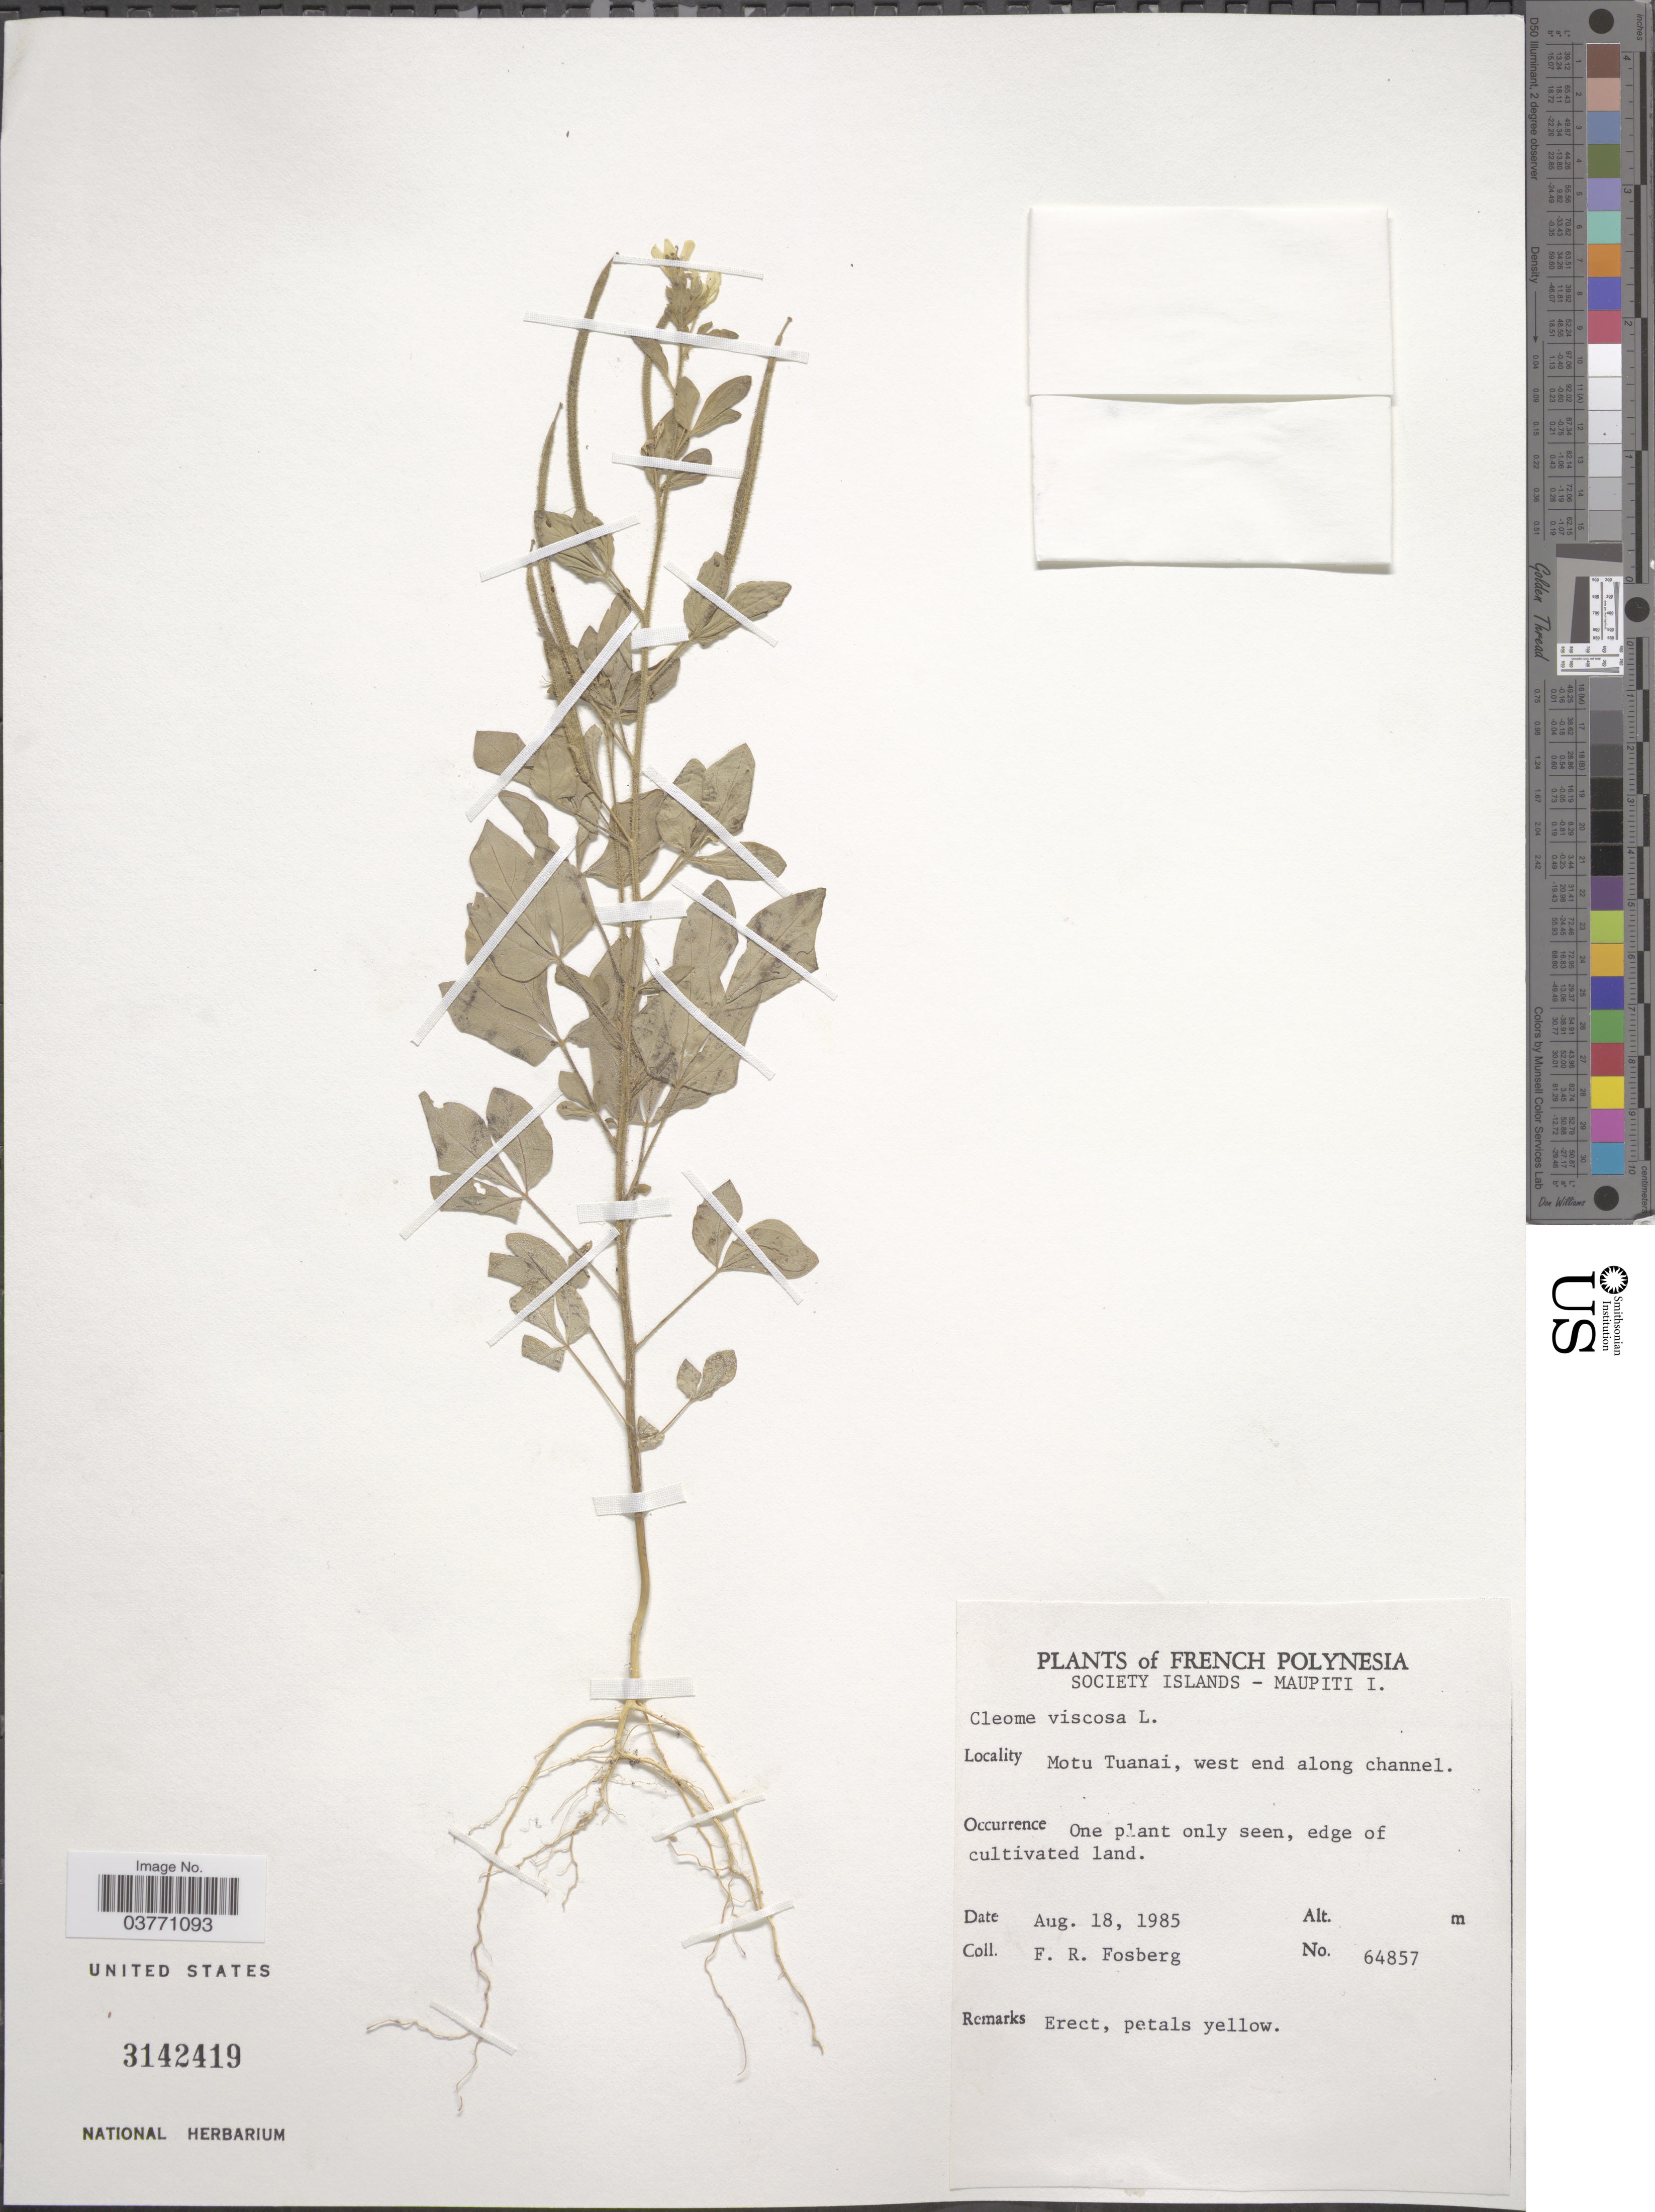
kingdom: Plantae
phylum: Tracheophyta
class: Magnoliopsida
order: Brassicales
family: Cleomaceae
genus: Arivela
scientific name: Arivela viscosa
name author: (L.) Raf.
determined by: Wagner, W. L., (BOT), Smithsonian Institution - National Museum of Natural History (UNITED STATES)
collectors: F. R. Fosberg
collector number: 64857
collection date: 1985-08-18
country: French Polynesia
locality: Society Islands - Maupiti I. Motu Tuanai, west end along channel.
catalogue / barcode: US 3142419